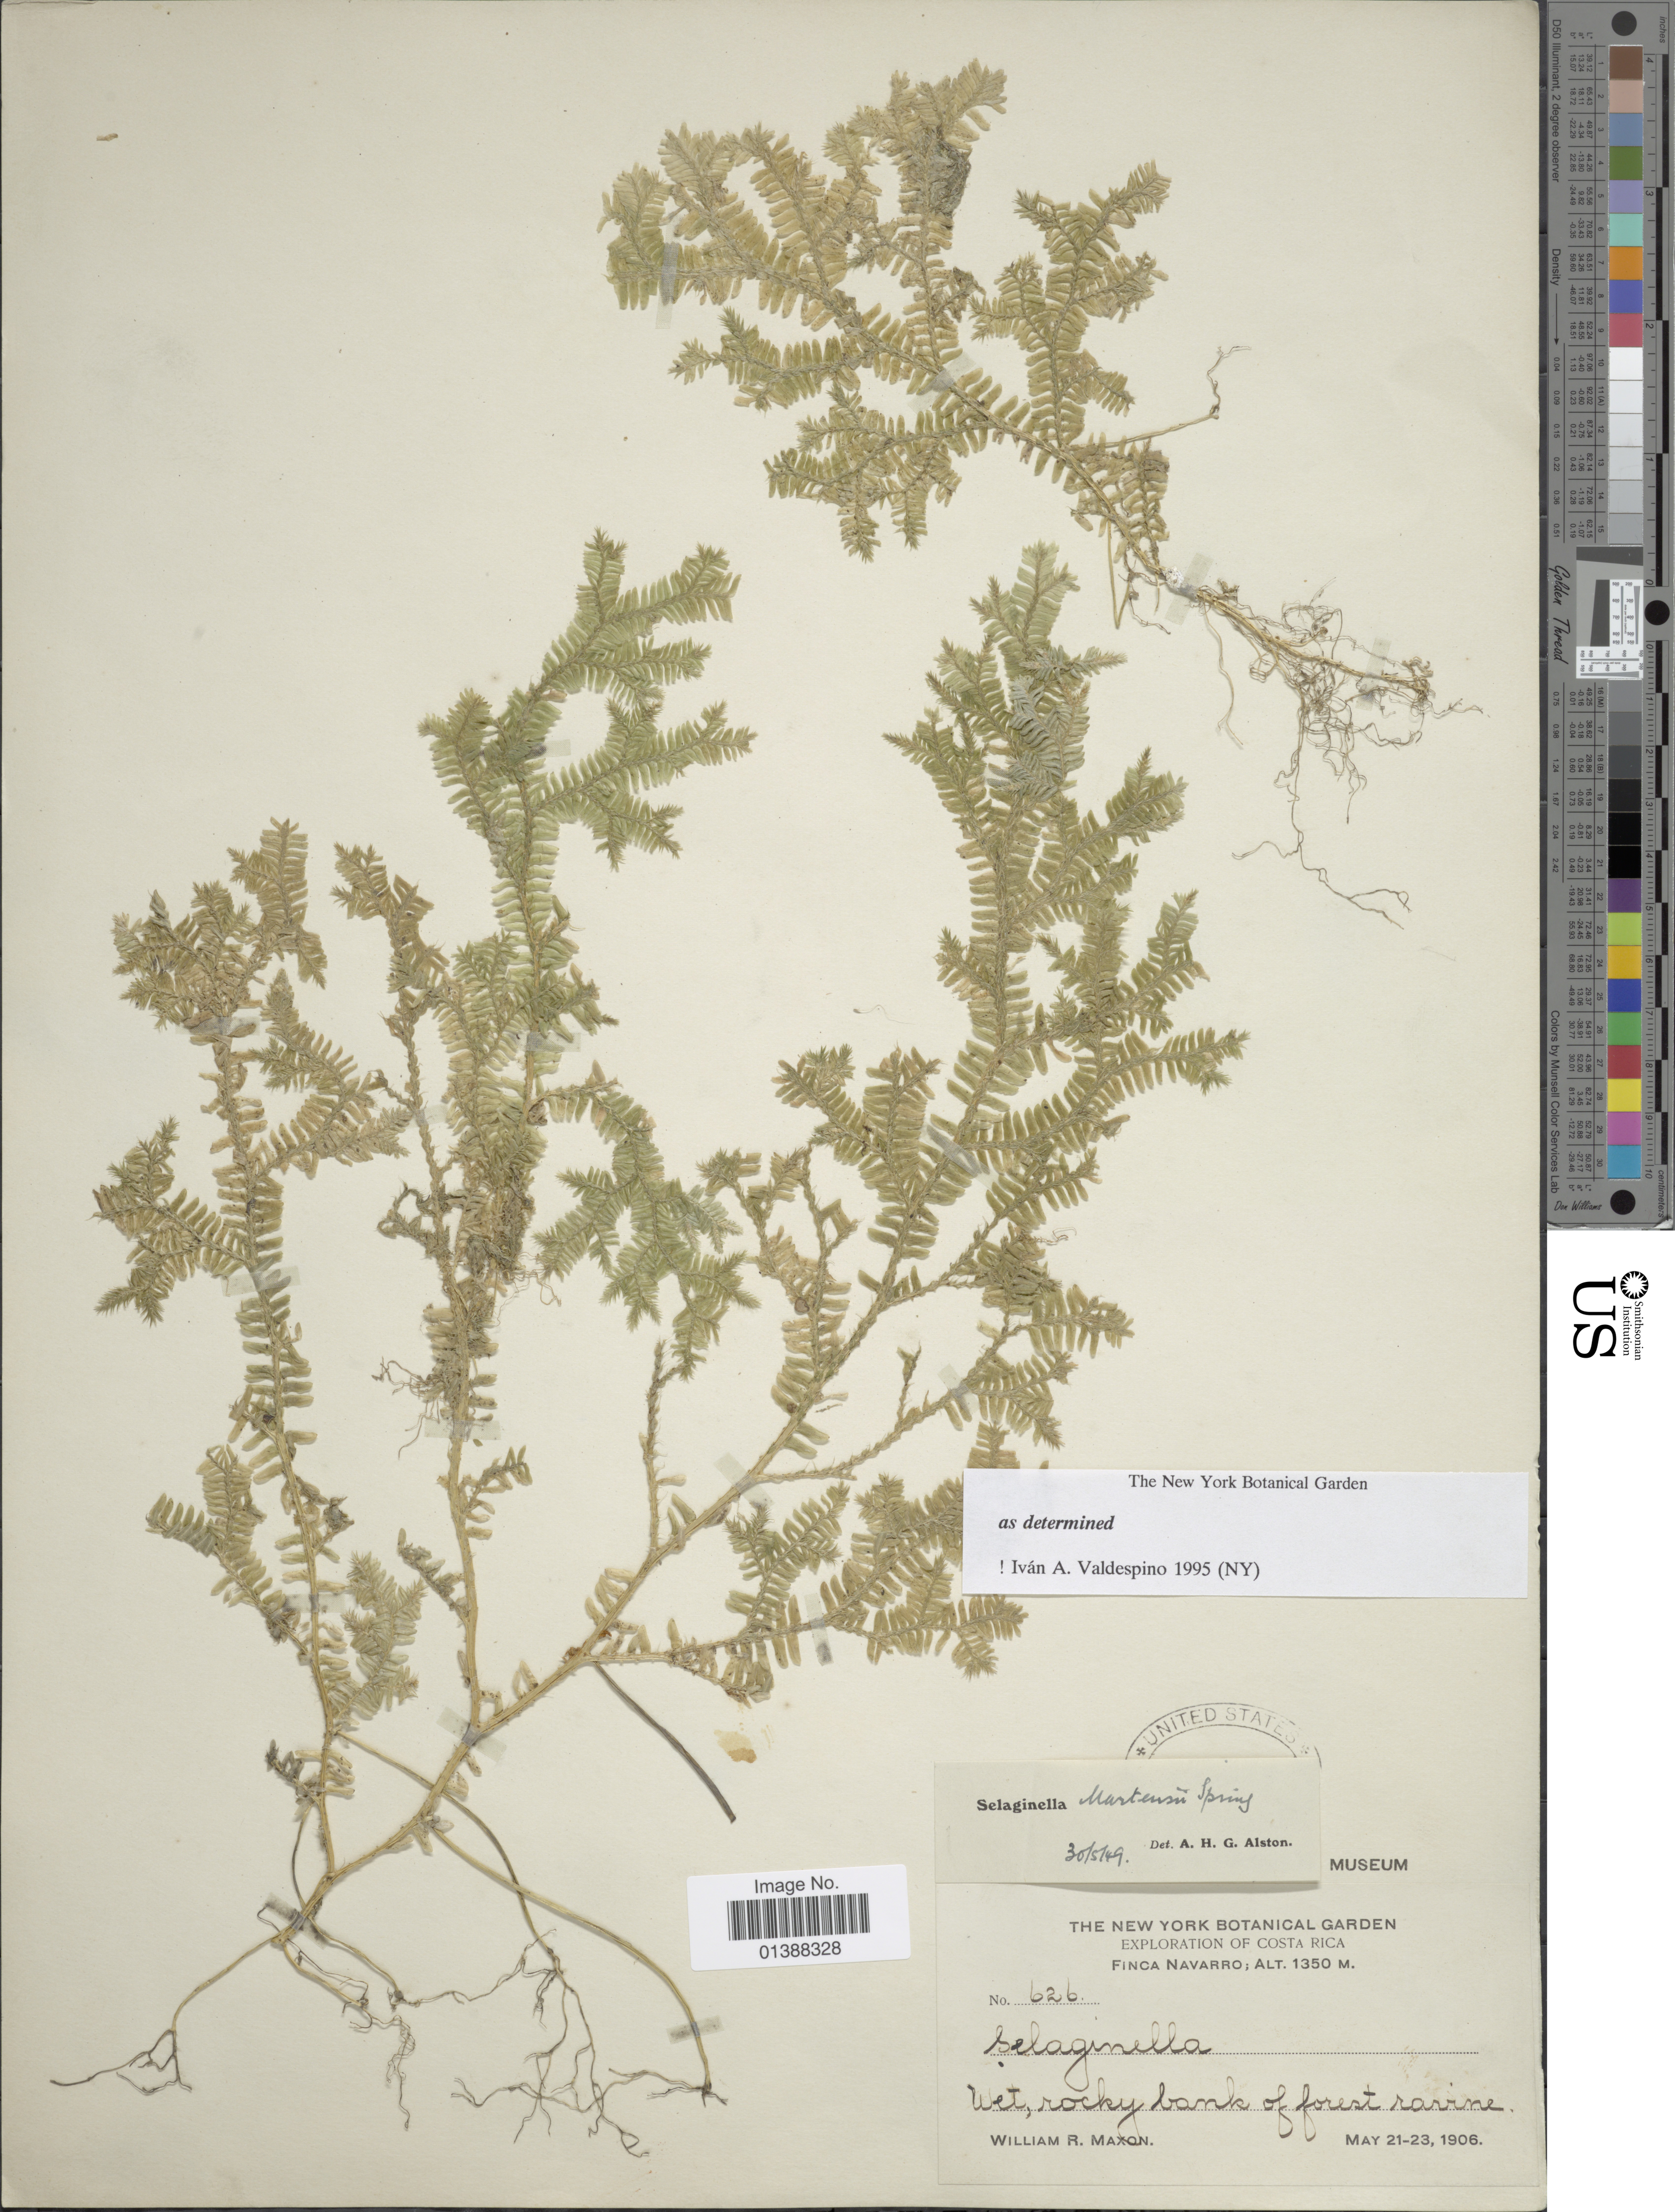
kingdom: Plantae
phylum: Tracheophyta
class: Lycopodiopsida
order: Selaginellales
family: Selaginellaceae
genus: Selaginella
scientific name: Selaginella martensii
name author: Spring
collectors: W. R. Maxon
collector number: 626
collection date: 1906-05-21/1906-05-23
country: Costa Rica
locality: Finca Navarro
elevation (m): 1350